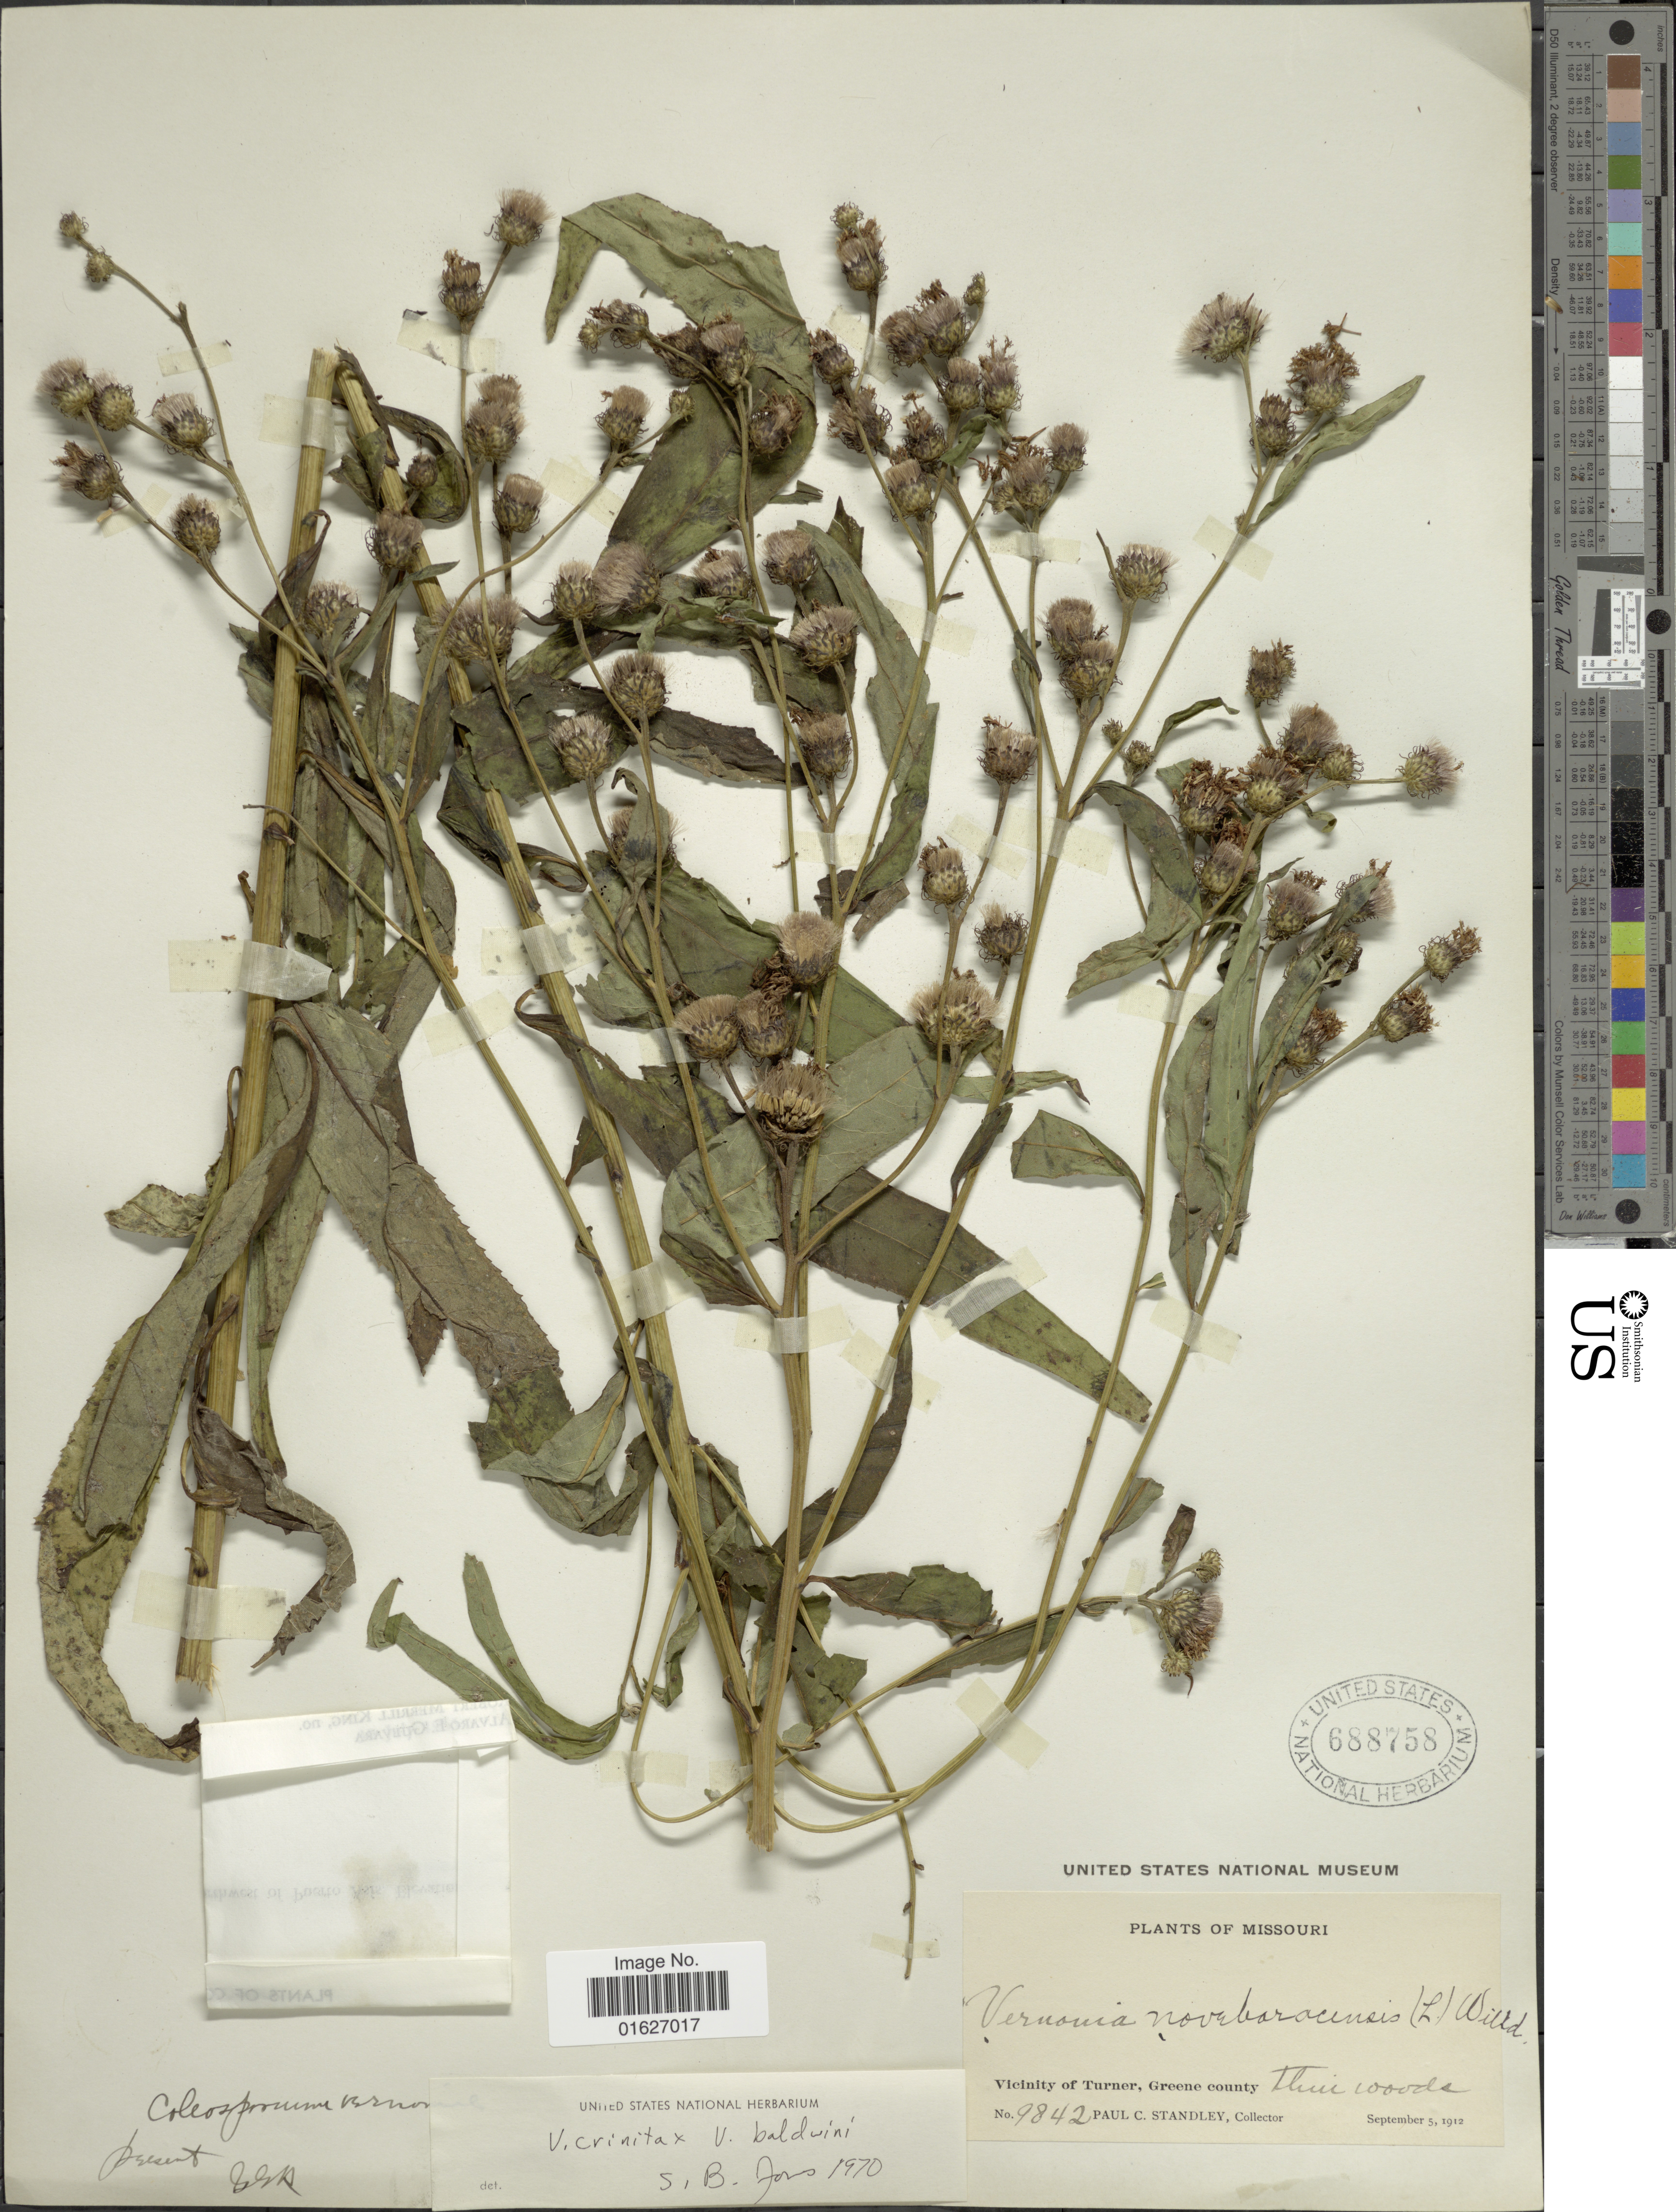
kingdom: Plantae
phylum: Tracheophyta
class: Magnoliopsida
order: Asterales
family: Asteraceae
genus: Vernonia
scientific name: Vernonia baldwinii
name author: Torr.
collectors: P. C. Standley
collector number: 9842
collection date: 1912-09-05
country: United States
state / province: Missouri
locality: Vicinity of Turner, Greene County.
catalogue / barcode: US 688758